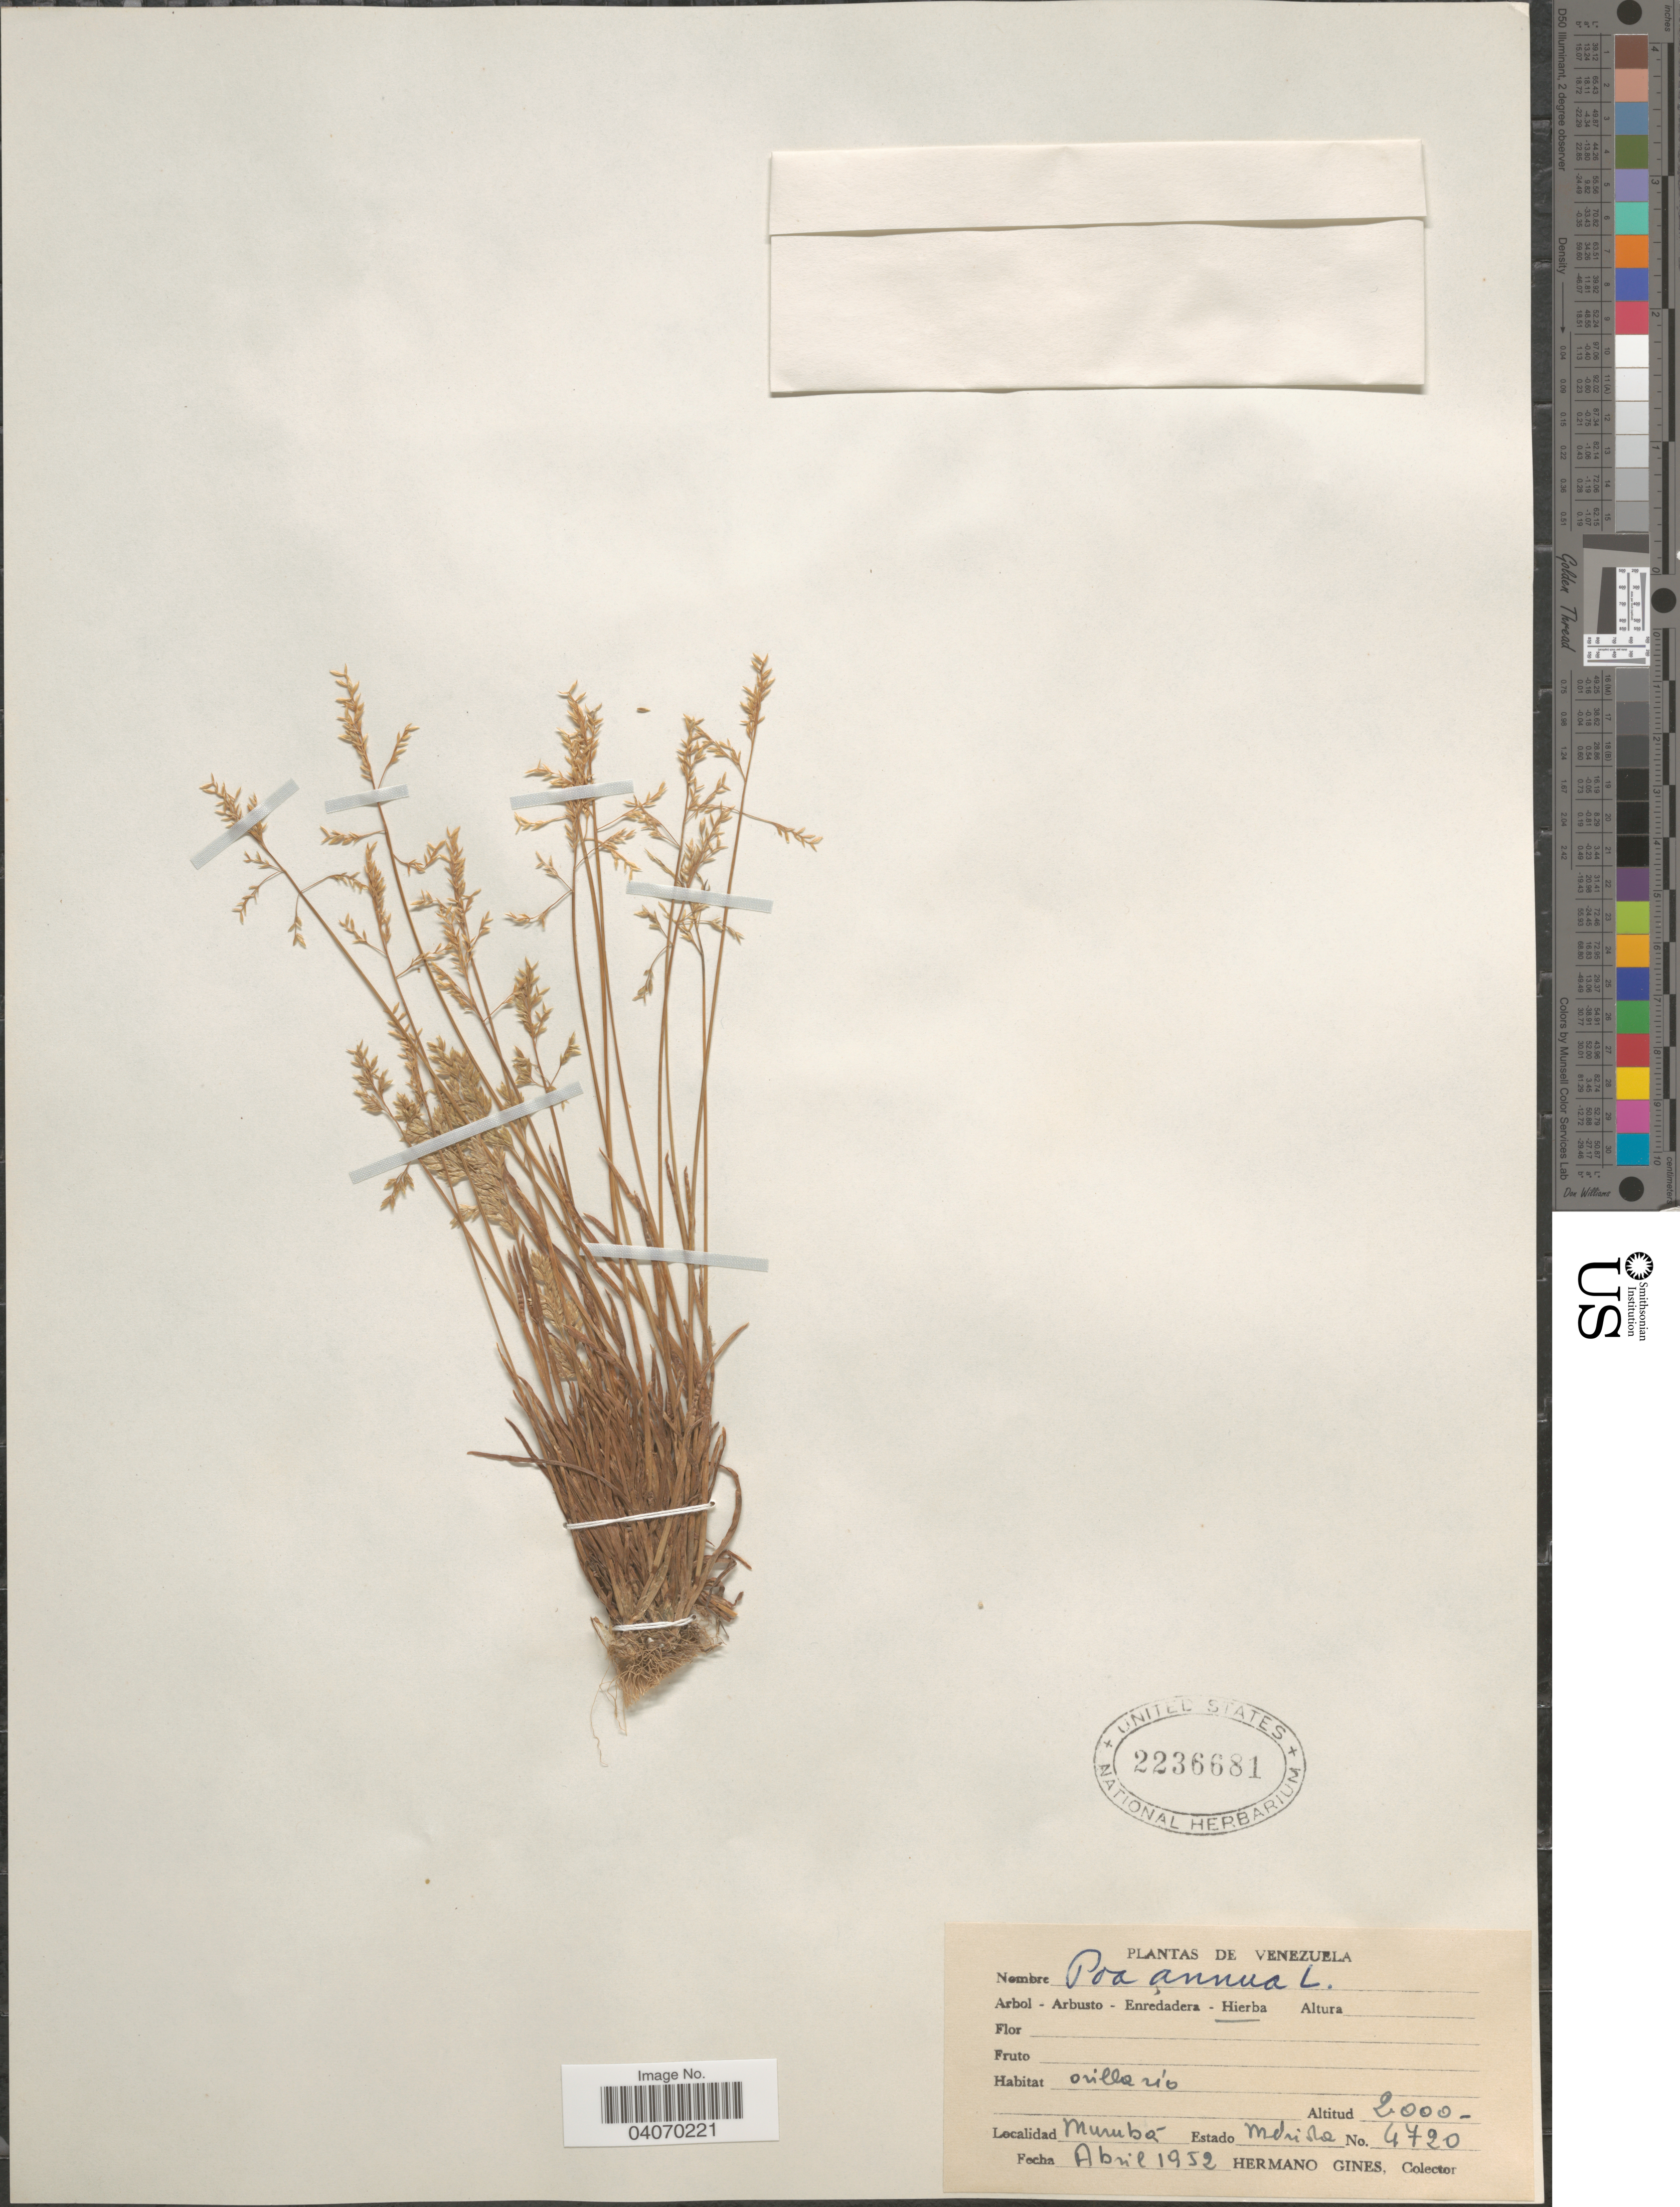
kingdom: Plantae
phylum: Tracheophyta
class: Liliopsida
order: Poales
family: Poaceae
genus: Poa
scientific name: Poa annua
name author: L.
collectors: Bro. Gines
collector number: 4720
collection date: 1952-04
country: Venezuela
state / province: Merida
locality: Murubá.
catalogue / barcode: US 2236681